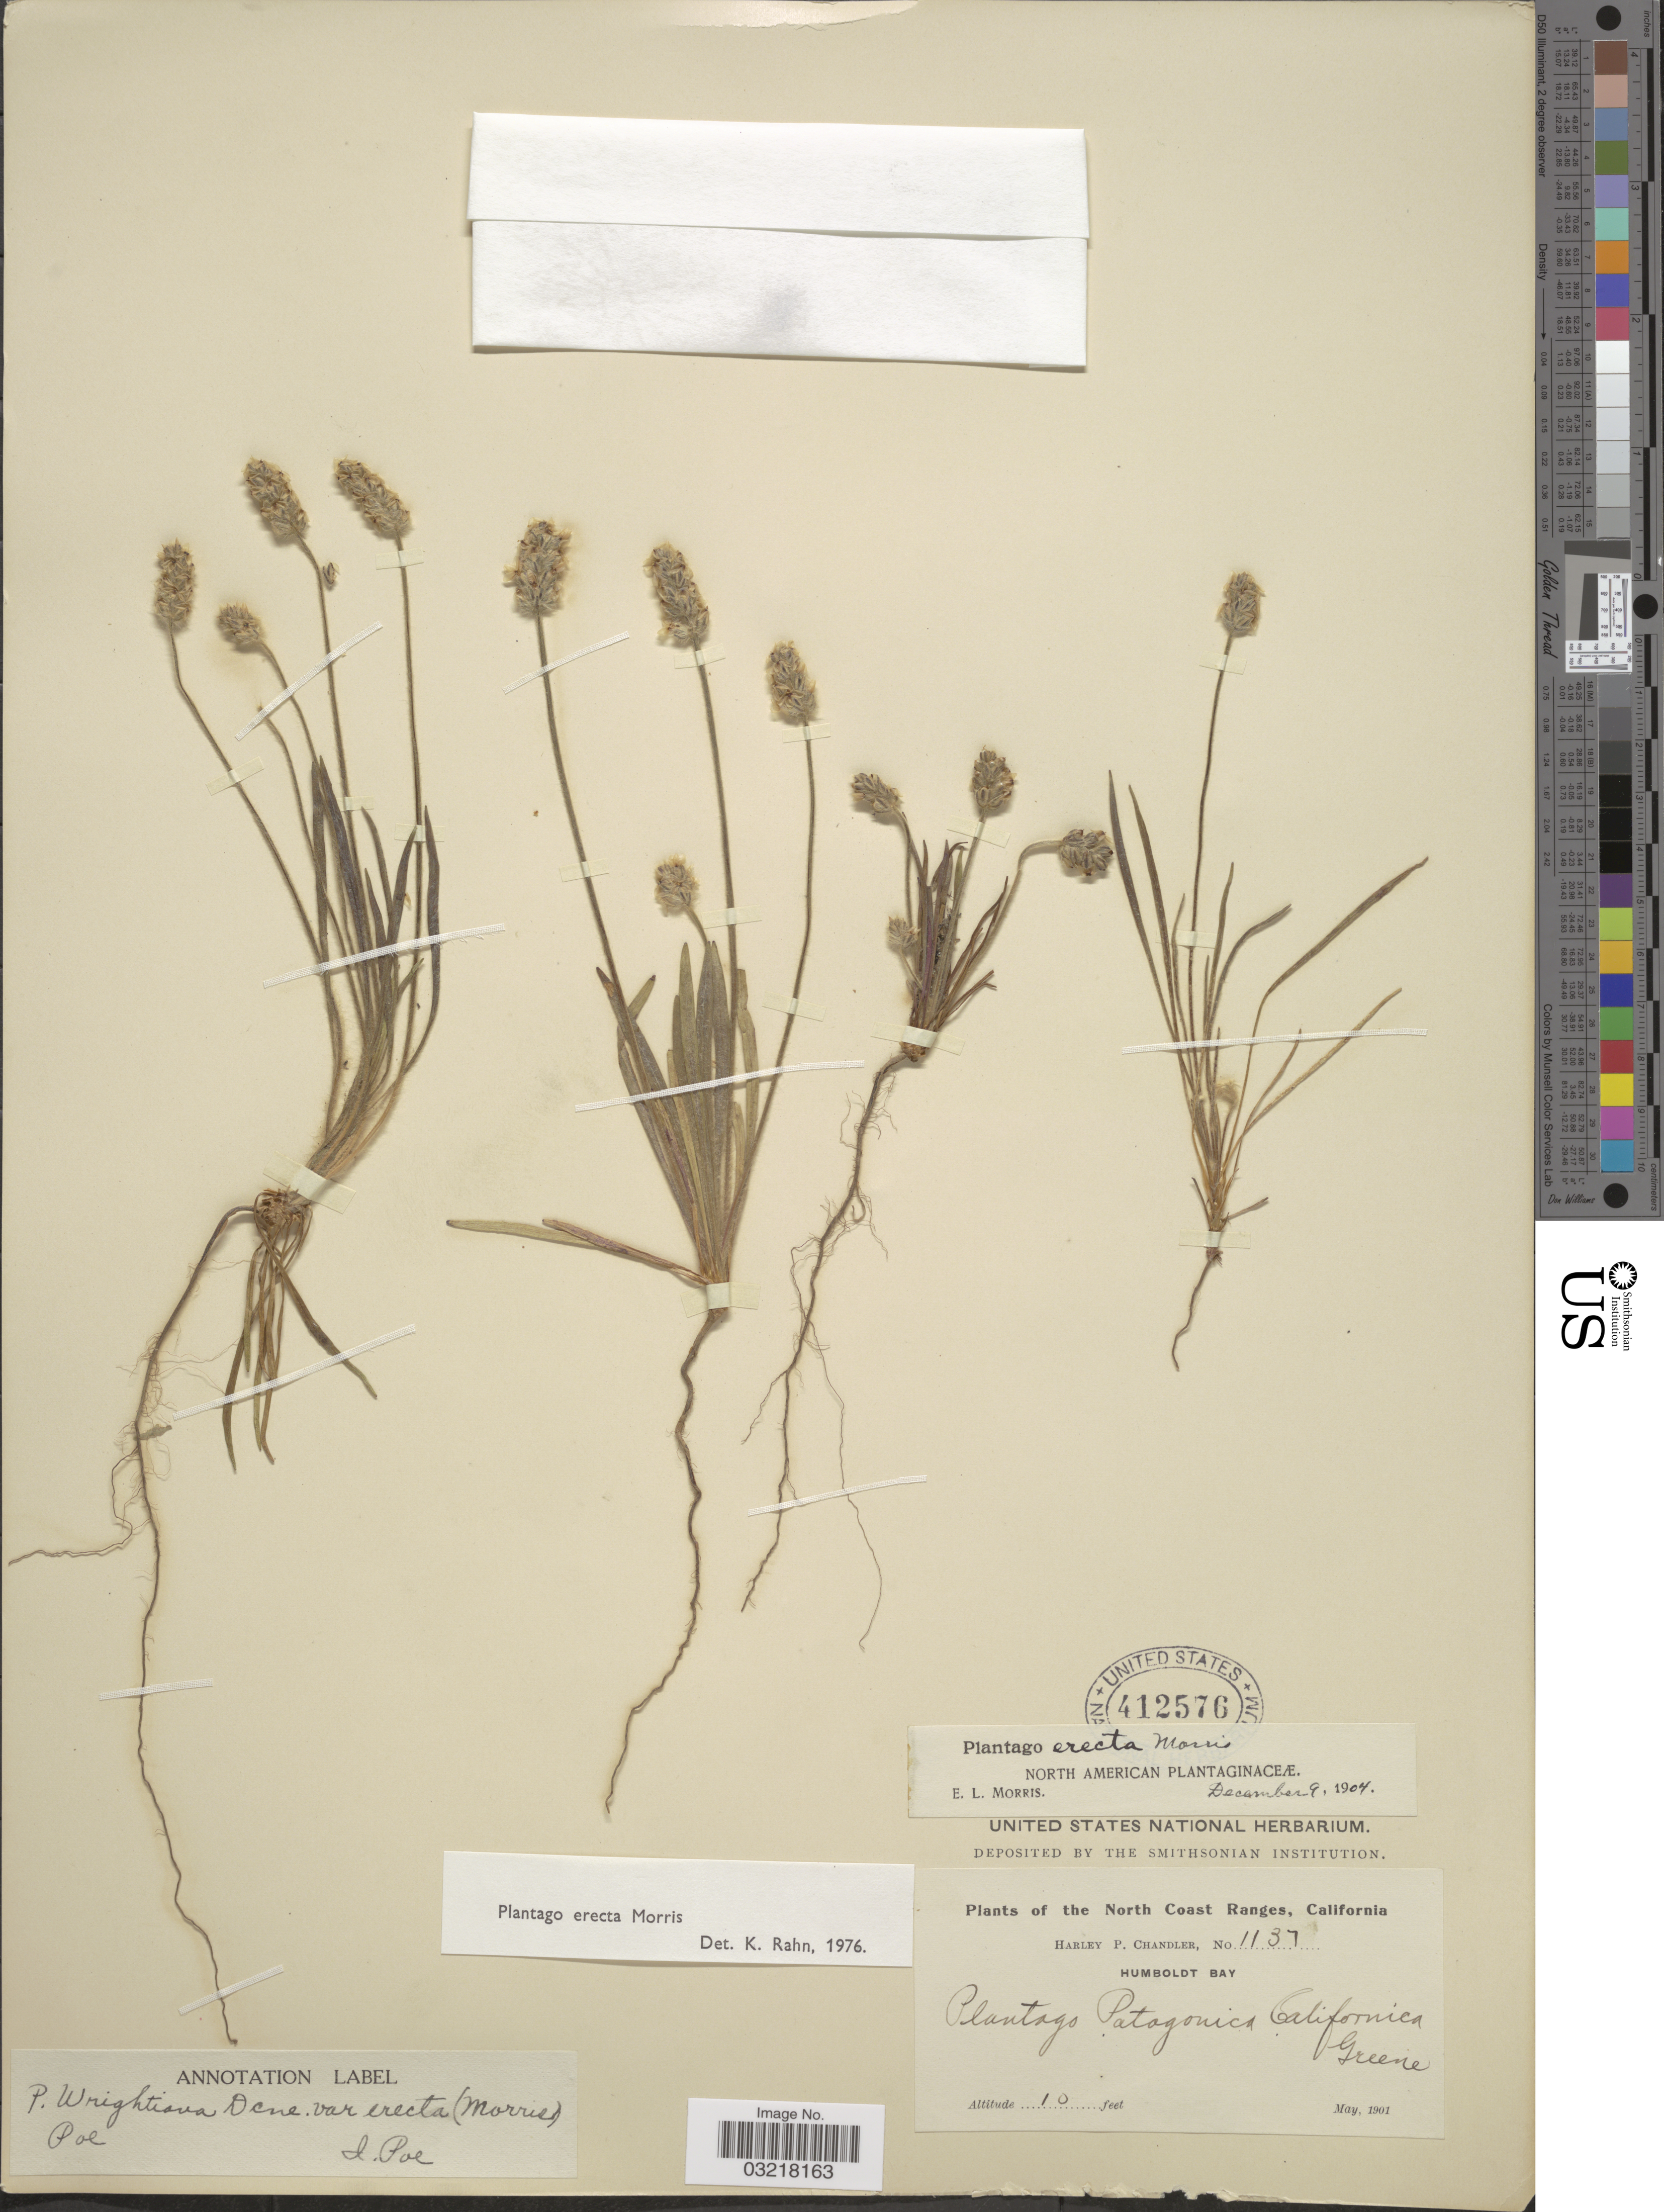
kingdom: Plantae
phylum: Tracheophyta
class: Magnoliopsida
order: Lamiales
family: Plantaginaceae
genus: Plantago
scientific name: Plantago erecta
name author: Morris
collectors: H. Chandler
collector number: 1137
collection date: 1901-05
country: United States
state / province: California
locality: Northern Coast Region of California. Humboldt Bay.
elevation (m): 3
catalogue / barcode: US 412576